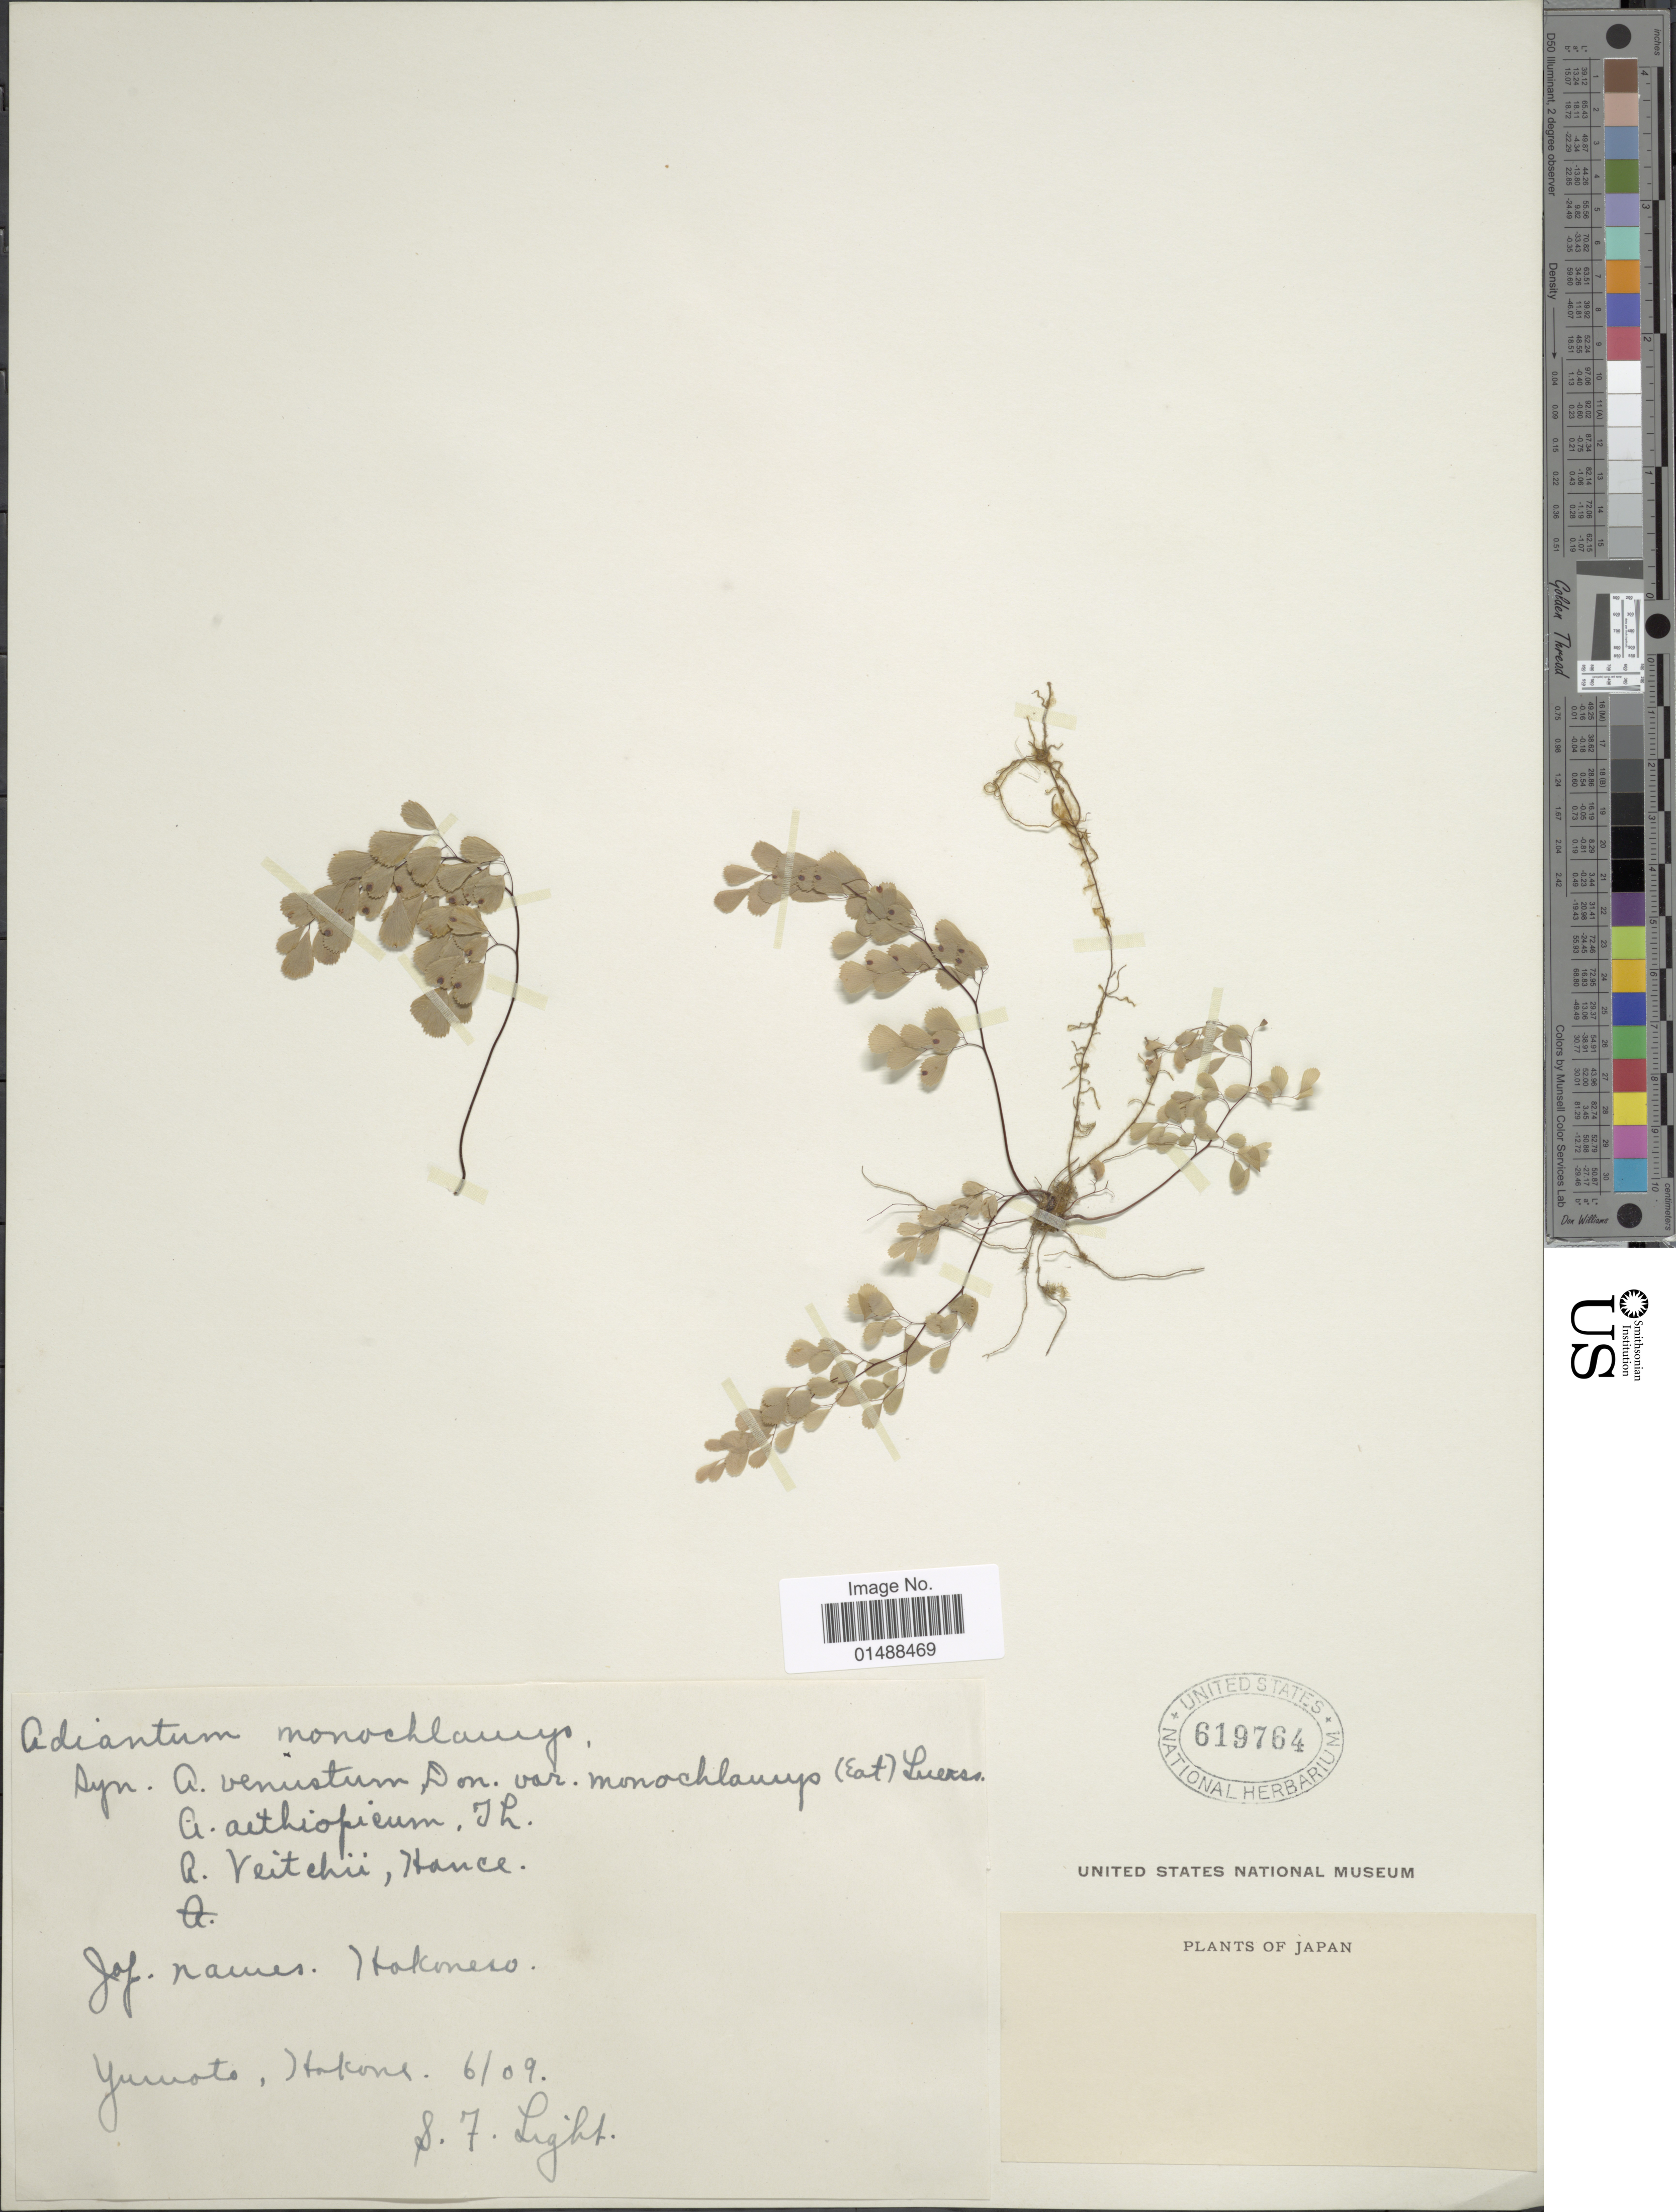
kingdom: Plantae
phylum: Tracheophyta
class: Polypodiopsida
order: Polypodiales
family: Pteridaceae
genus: Adiantum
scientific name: Adiantum monochlamys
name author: D.C. Eaton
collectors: S. Light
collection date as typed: Transcribed d/m/y: /6/9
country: Japan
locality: Japan, Yumoto, Hakone.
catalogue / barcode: US 619764